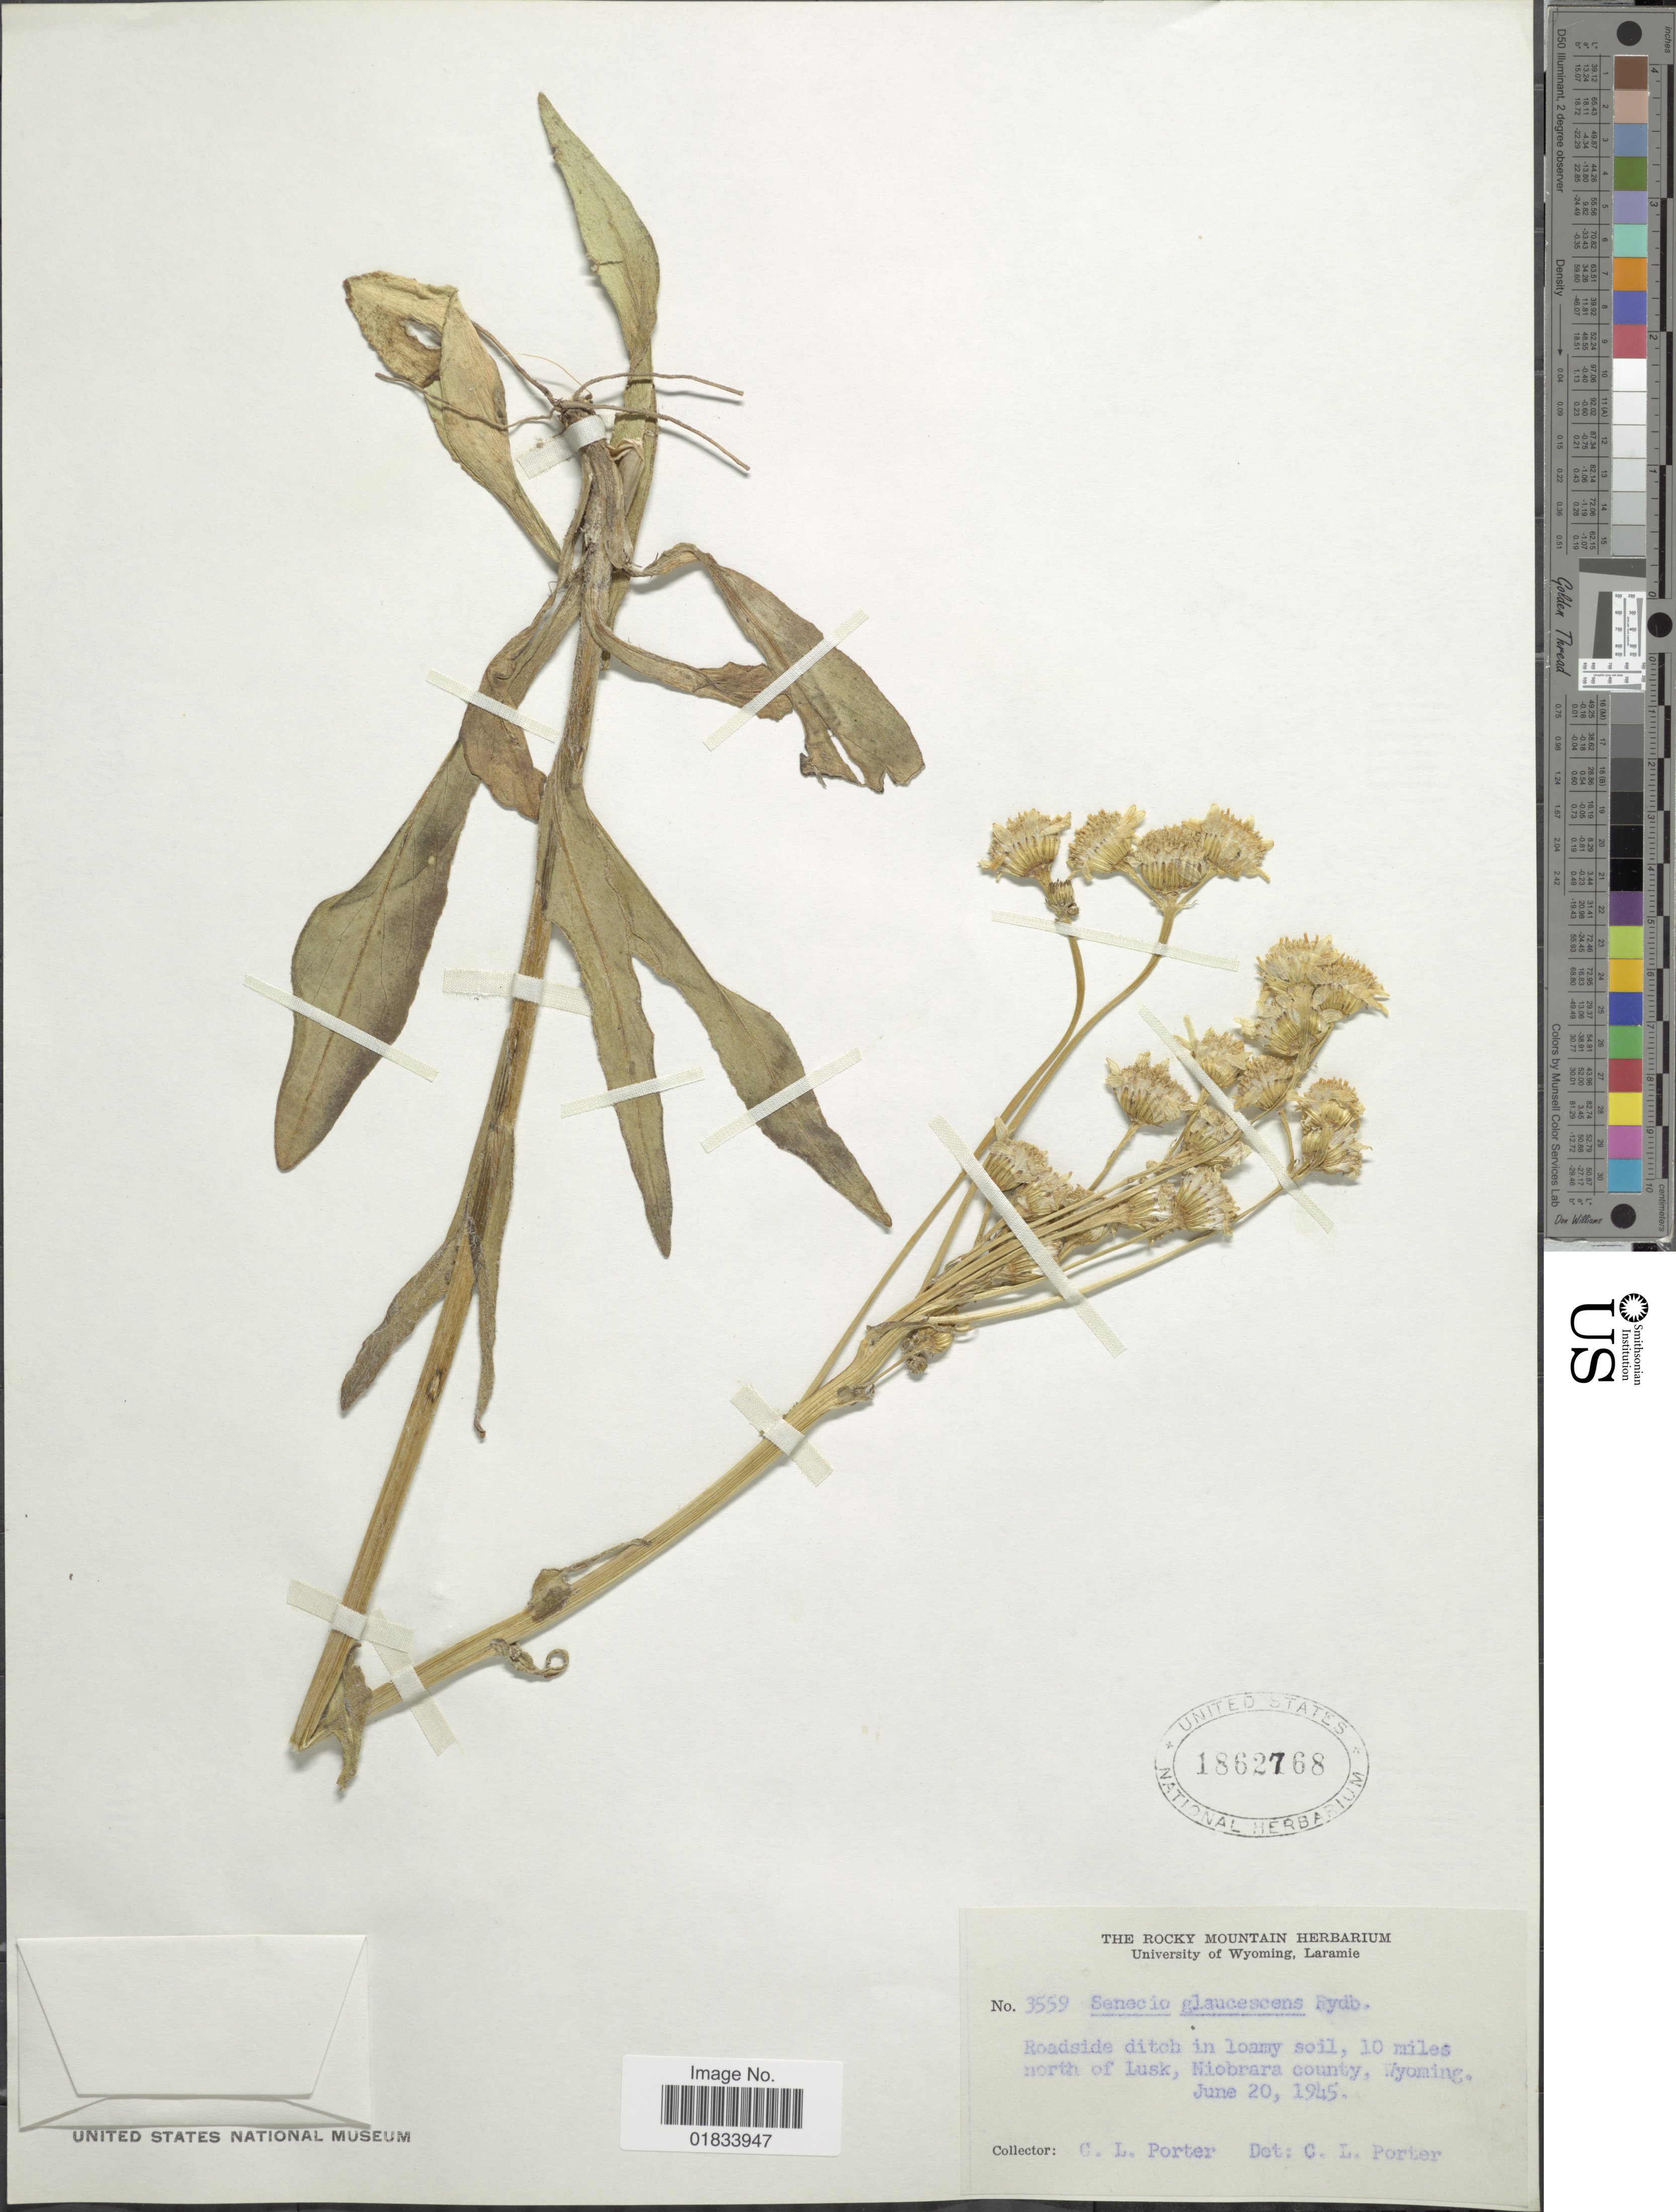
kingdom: Plantae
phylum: Tracheophyta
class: Magnoliopsida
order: Asterales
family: Asteraceae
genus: Senecio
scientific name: Senecio lugens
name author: Richardson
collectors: C. L. Porter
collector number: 3559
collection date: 1945-06-20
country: United States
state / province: Wyoming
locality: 10 miles north of Lusk, Niobrara county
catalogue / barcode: US 1862768